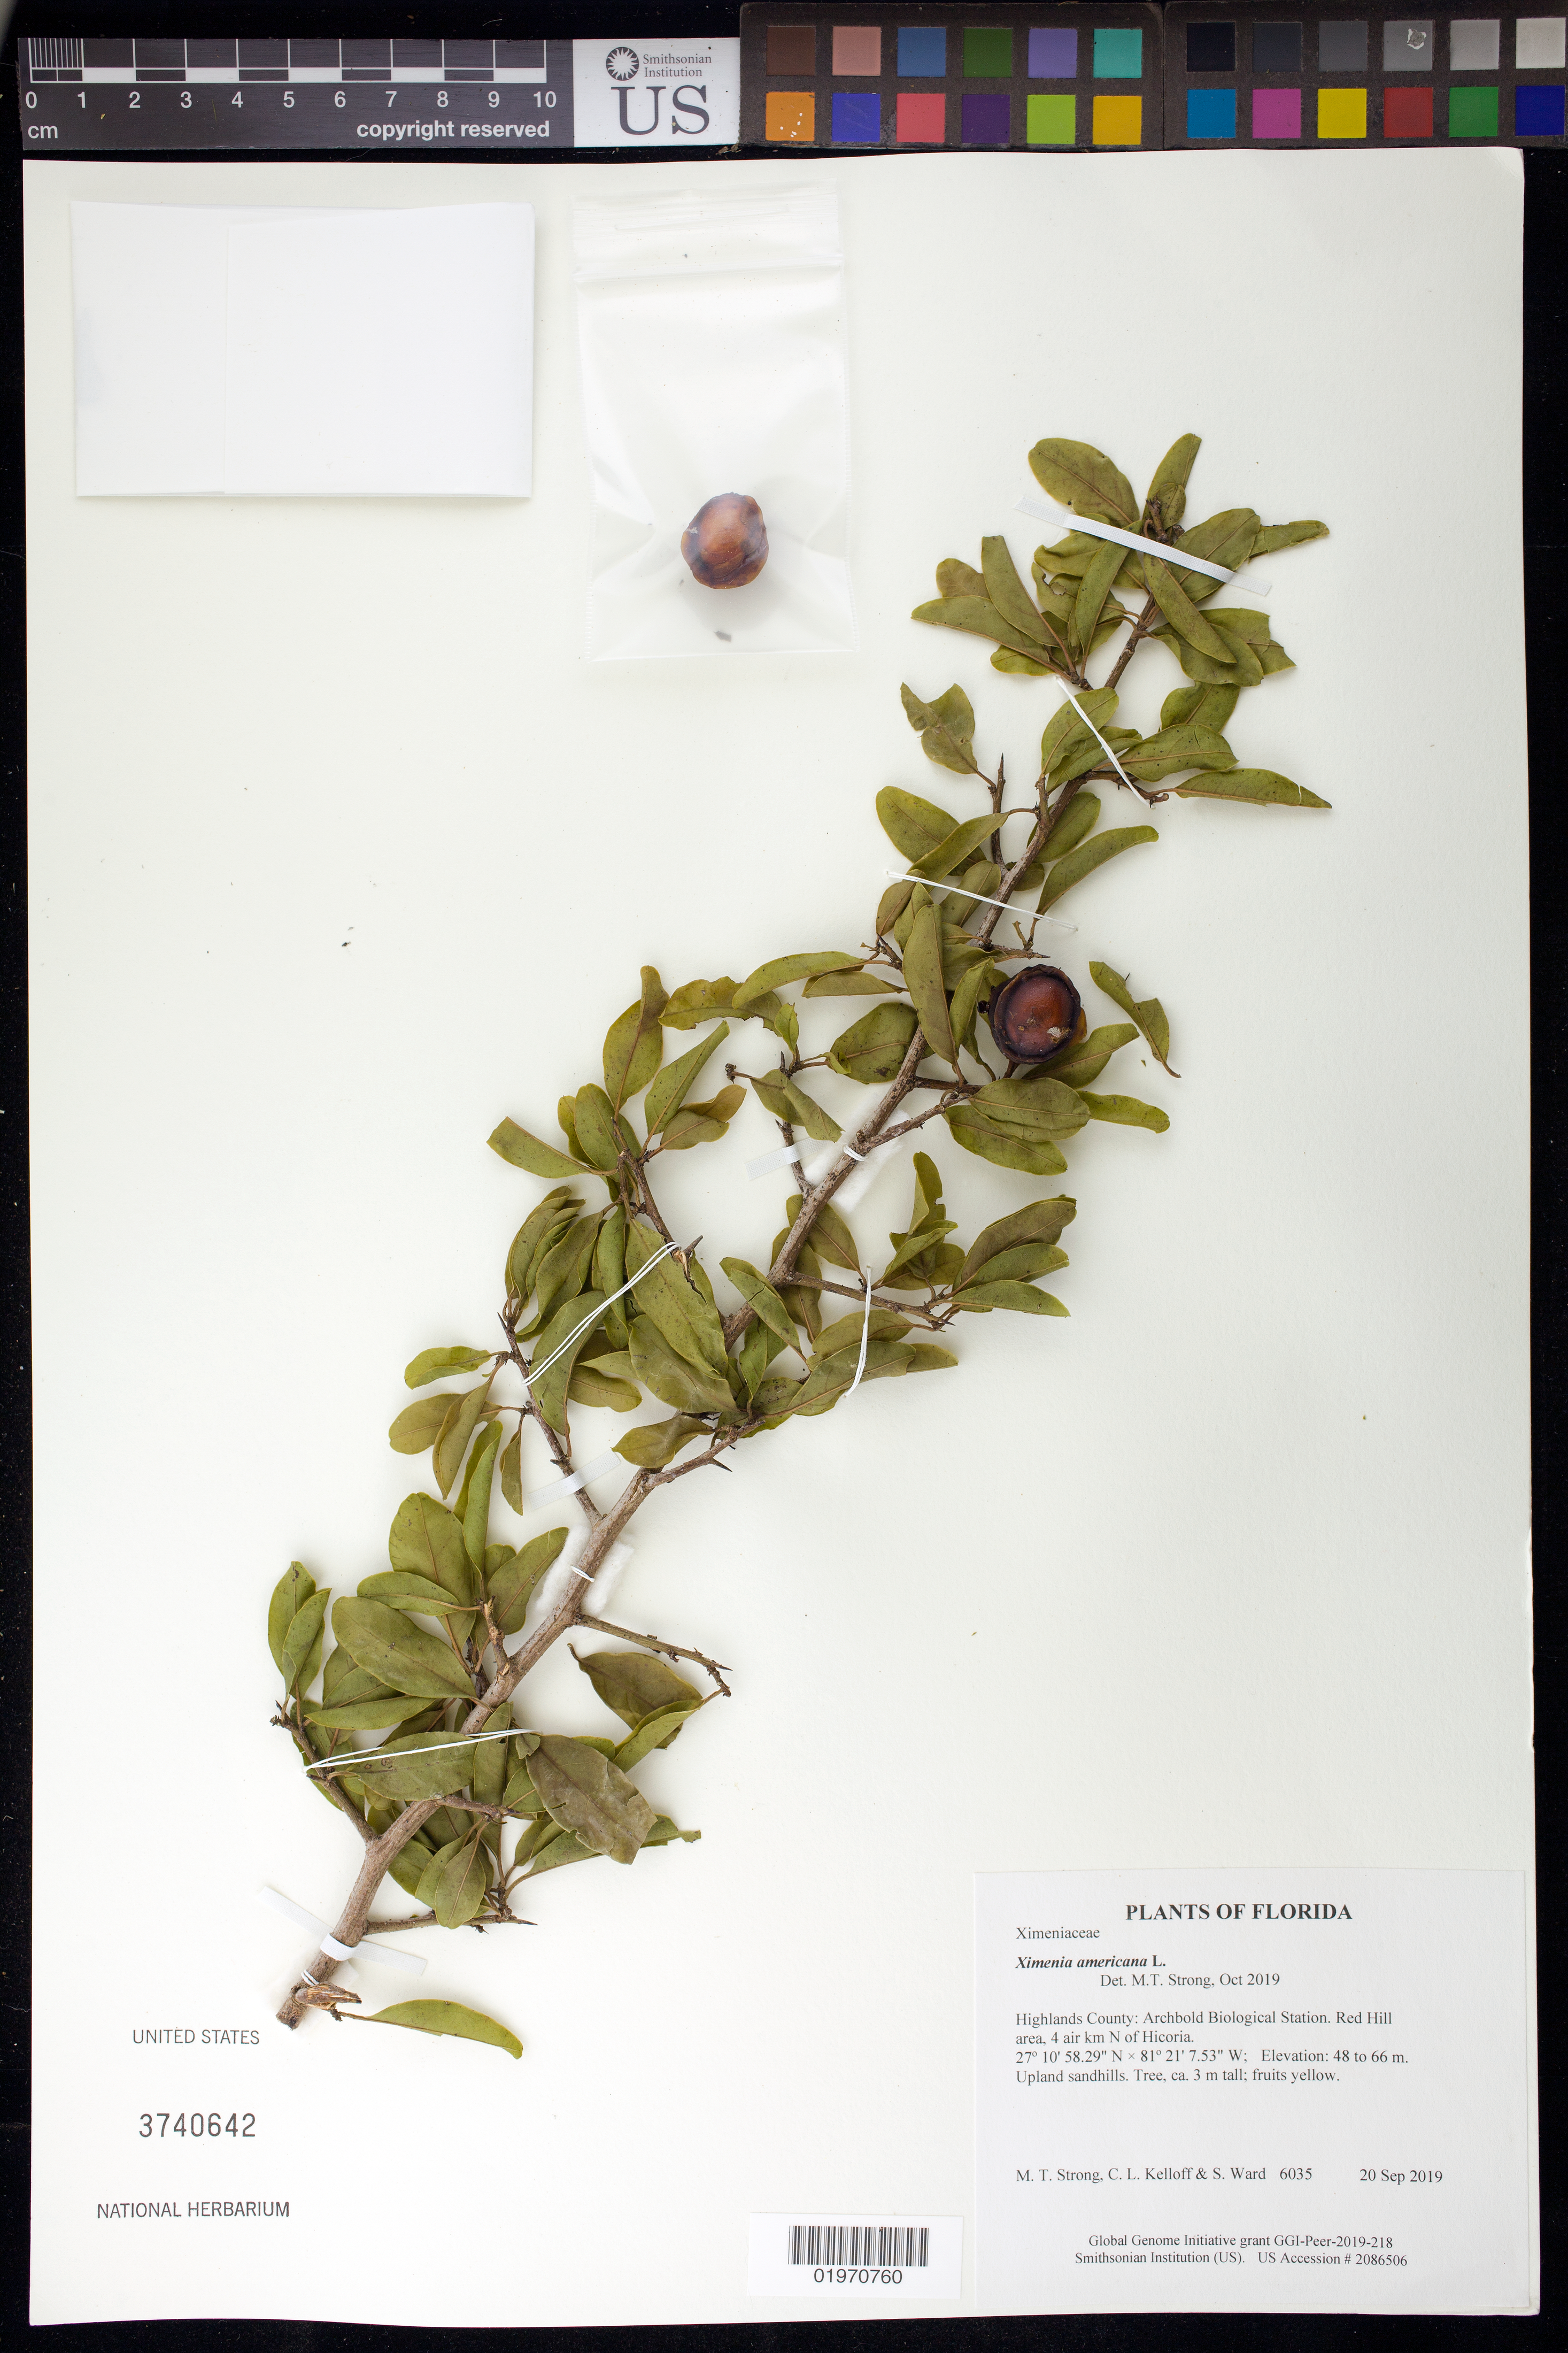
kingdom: Plantae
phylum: Tracheophyta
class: Magnoliopsida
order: Santalales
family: Ximeniaceae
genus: Ximenia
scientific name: Ximenia americana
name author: L.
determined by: Strong, Mark T., (BOT), Smithsonian Institution - National Museum of Natural History (UNITED STATES)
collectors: M. T. Strong, C. L. Kelloff & S. Ward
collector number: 6035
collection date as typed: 20 Sep 2019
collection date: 2019-09-20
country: United States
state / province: Florida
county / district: Highlands County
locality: Archbold Biological Station. Red Hill area, 4 air km N of Hicoria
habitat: Upland sandhills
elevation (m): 48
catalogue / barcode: US 3740642